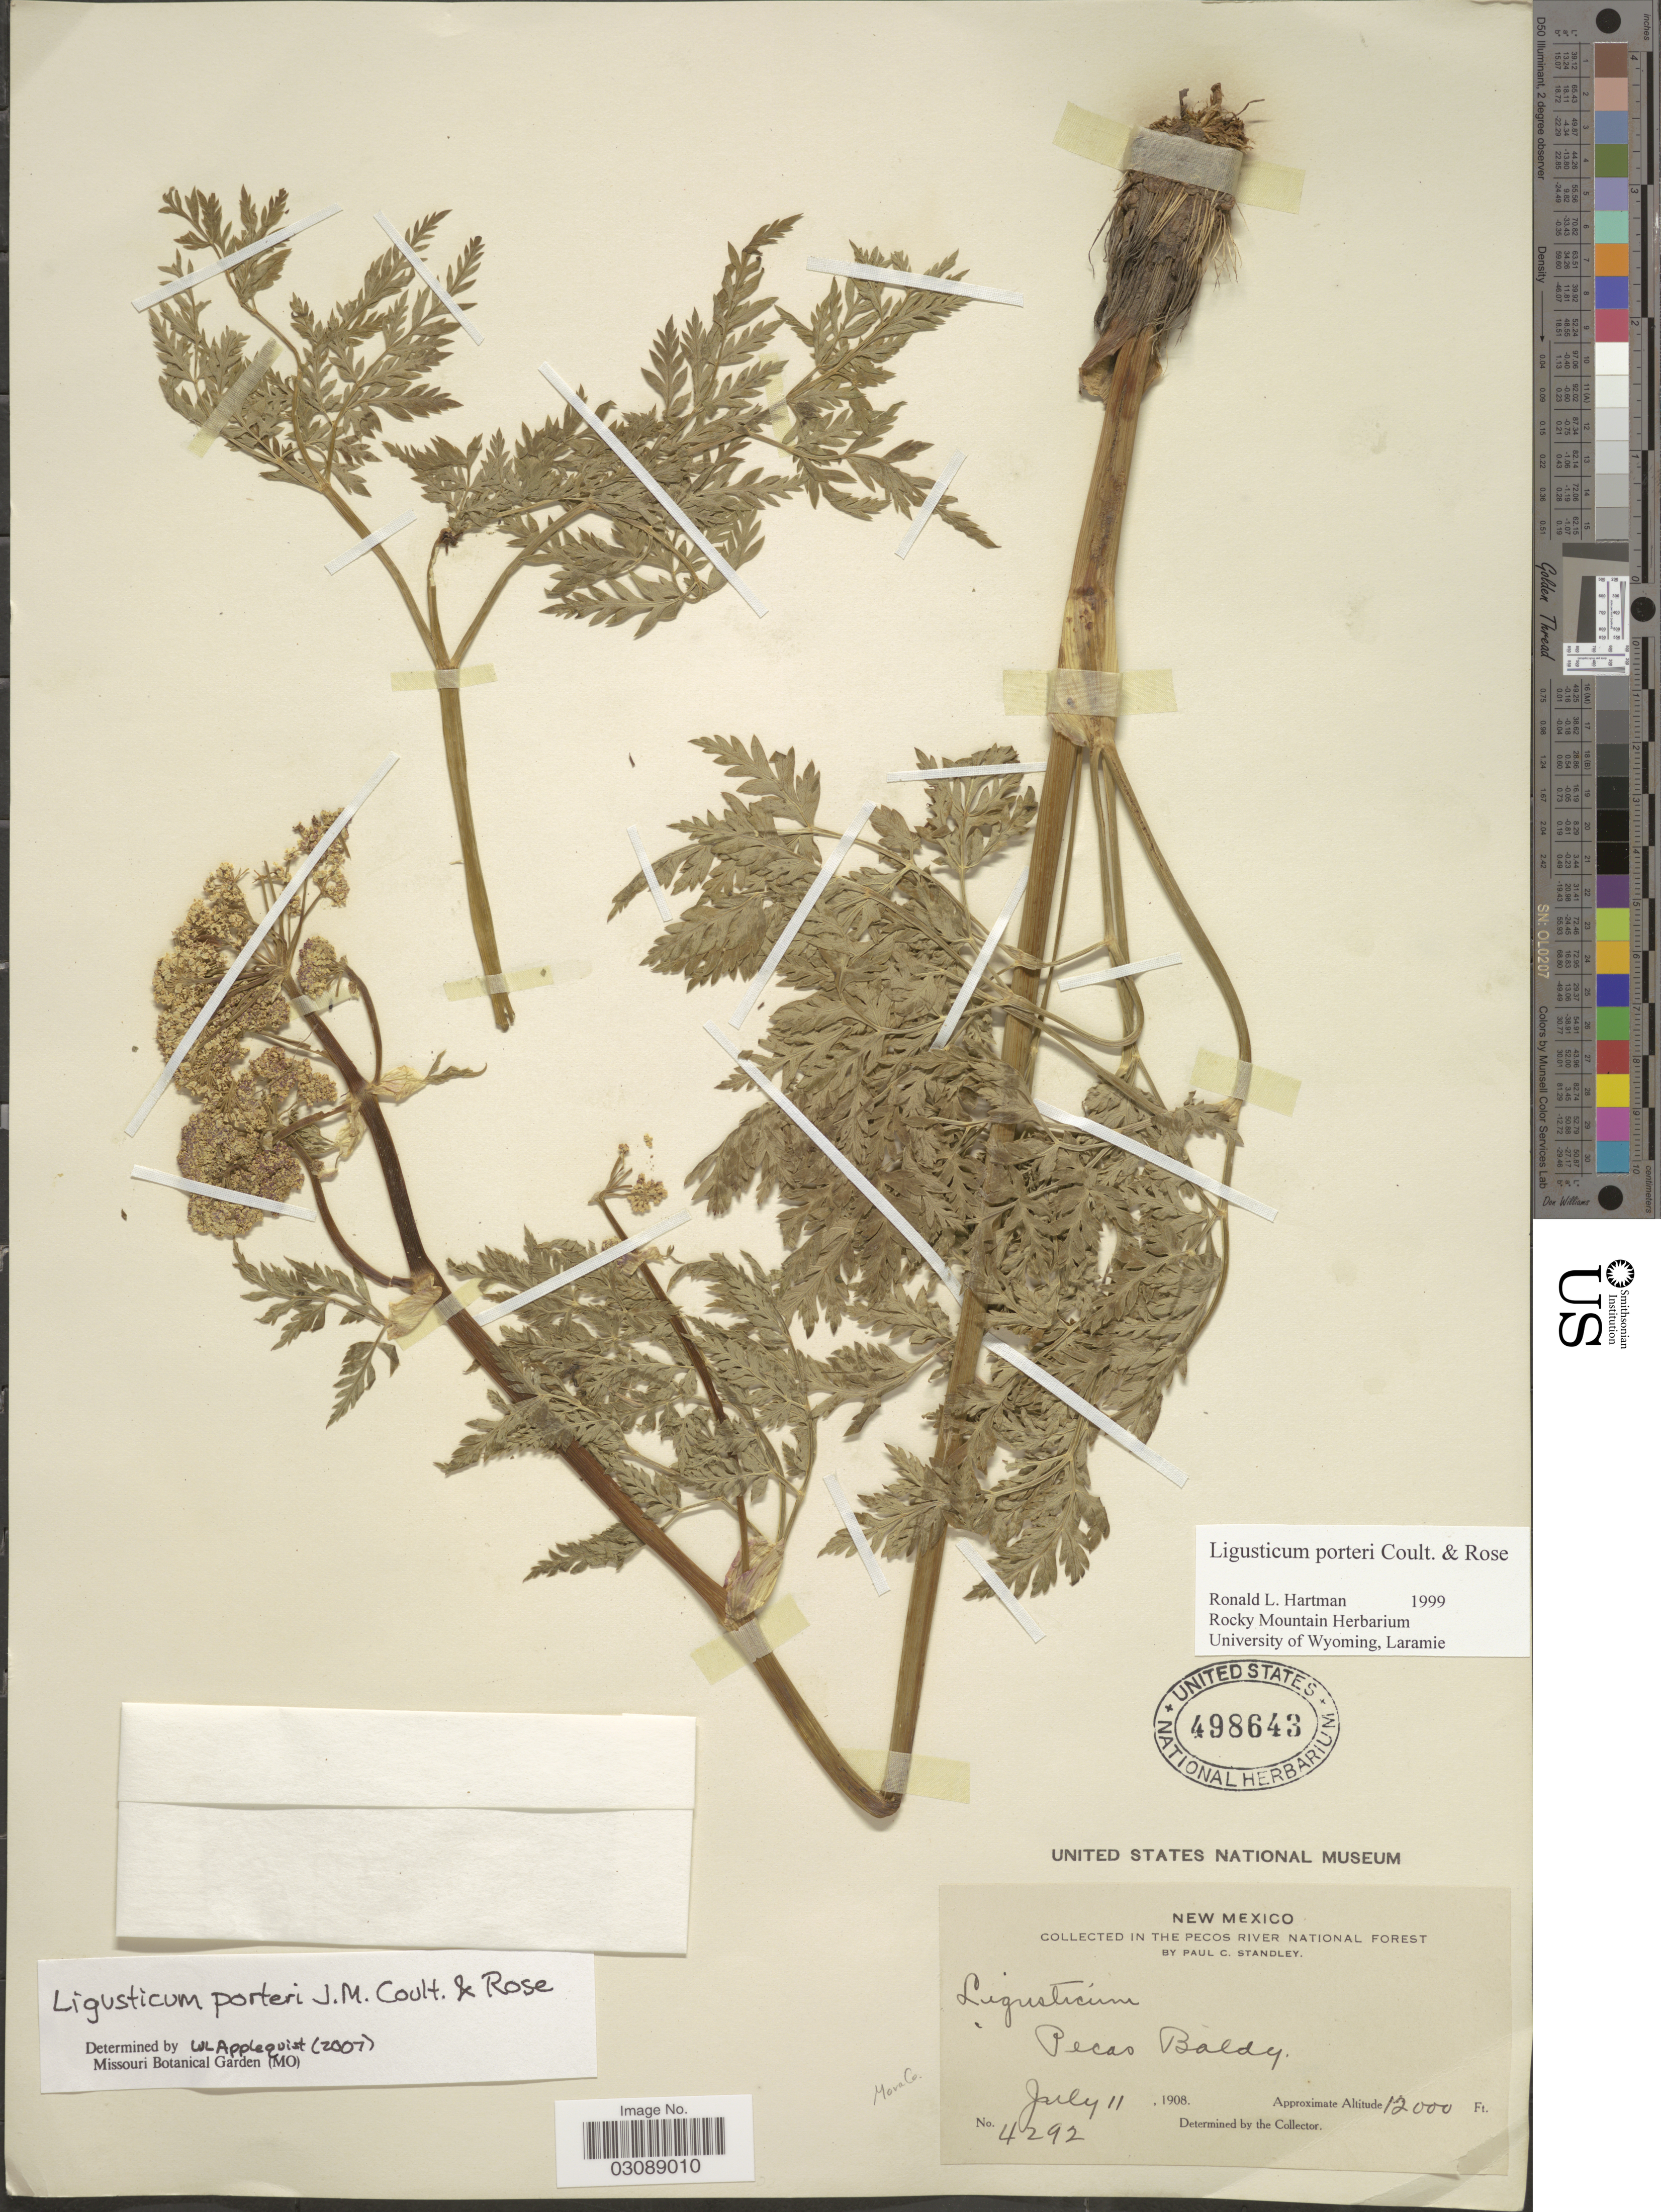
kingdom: Plantae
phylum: Tracheophyta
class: Magnoliopsida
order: Apiales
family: Apiaceae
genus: Ligusticum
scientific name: Ligusticum porteri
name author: J.M. Coult. & Rose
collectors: P. C. Standley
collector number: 4292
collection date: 1908-07-11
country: United States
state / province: New Mexico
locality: In the Pecos River National Forest. Pecas Baldy.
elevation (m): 3658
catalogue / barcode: US 498643